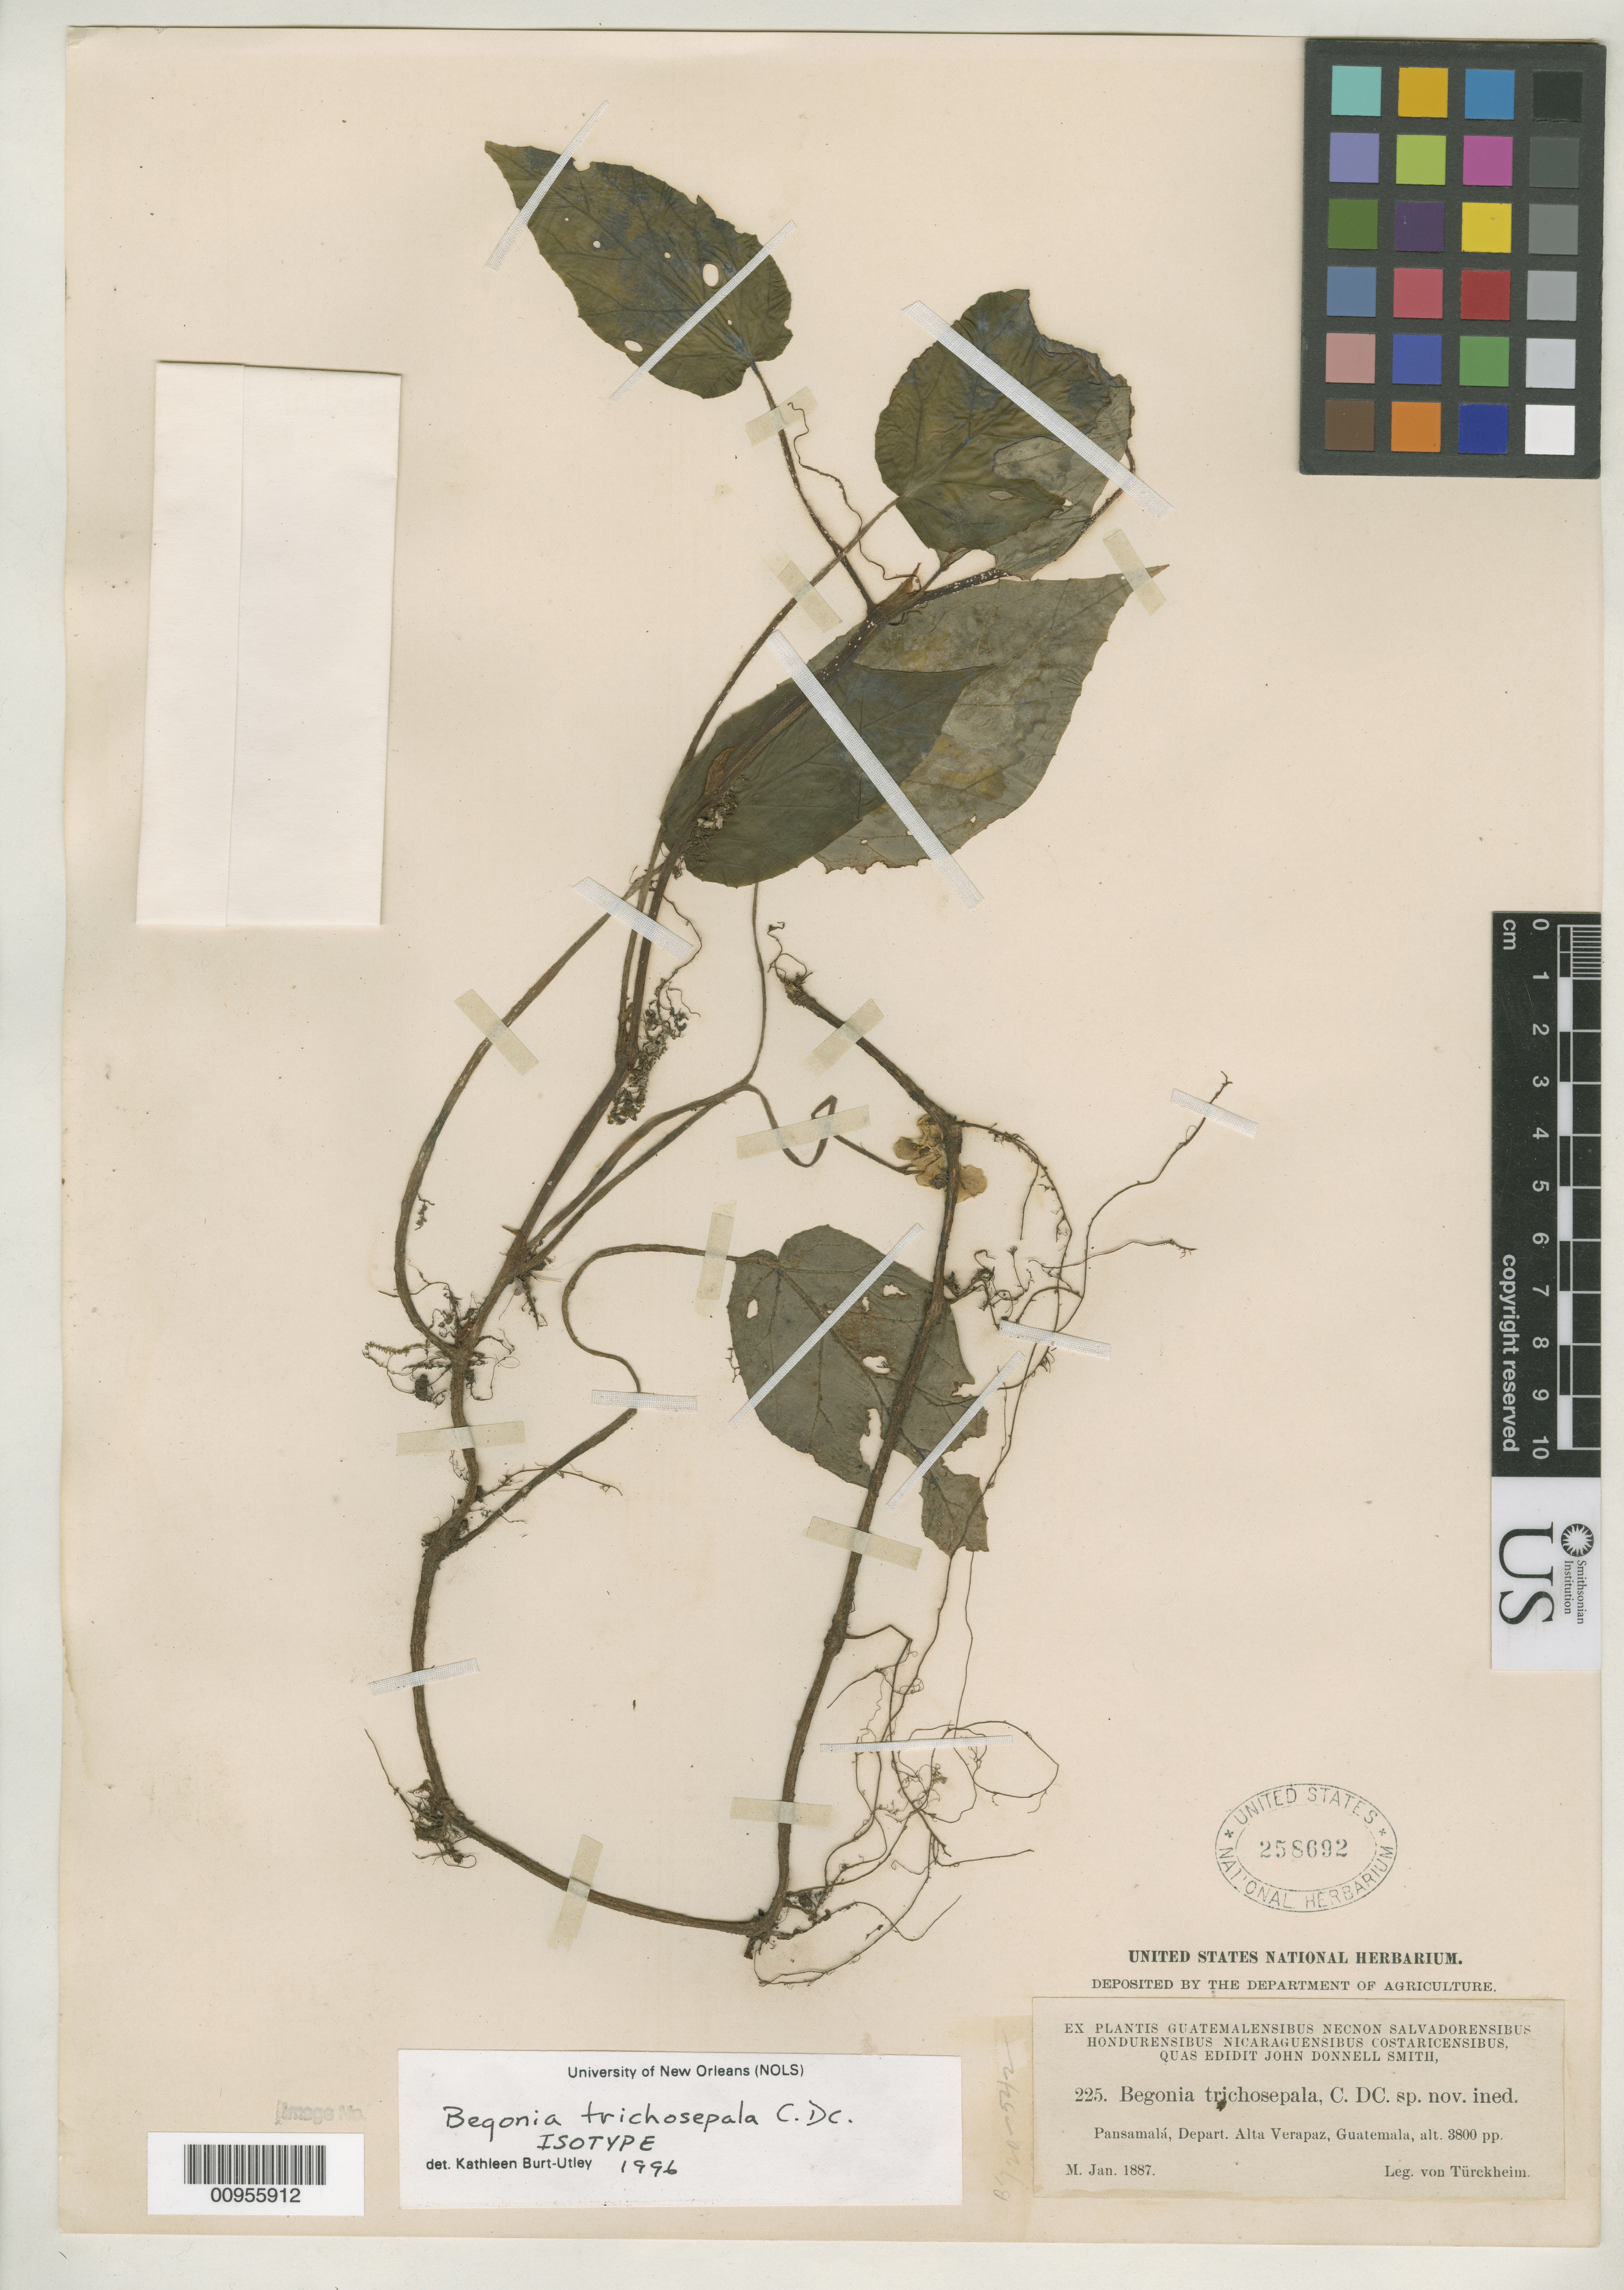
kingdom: Plantae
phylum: Tracheophyta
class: Magnoliopsida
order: Cucurbitales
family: Begoniaceae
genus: Begonia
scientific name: Begonia trichosepala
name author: C. DC. ex Donn. Sm.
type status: Isotype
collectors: H. von Türckheim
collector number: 225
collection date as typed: Jan 1887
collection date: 1887-01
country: Guatemala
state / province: Alta Verapaz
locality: Pansamalá.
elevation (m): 1158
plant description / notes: Validating author usually considered C. DC. [in J. Donn. Sm.] but possibly to be cited as C. DC. ex J. Donn. Sm. (which would affect likely location of holotype).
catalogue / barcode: US 258692